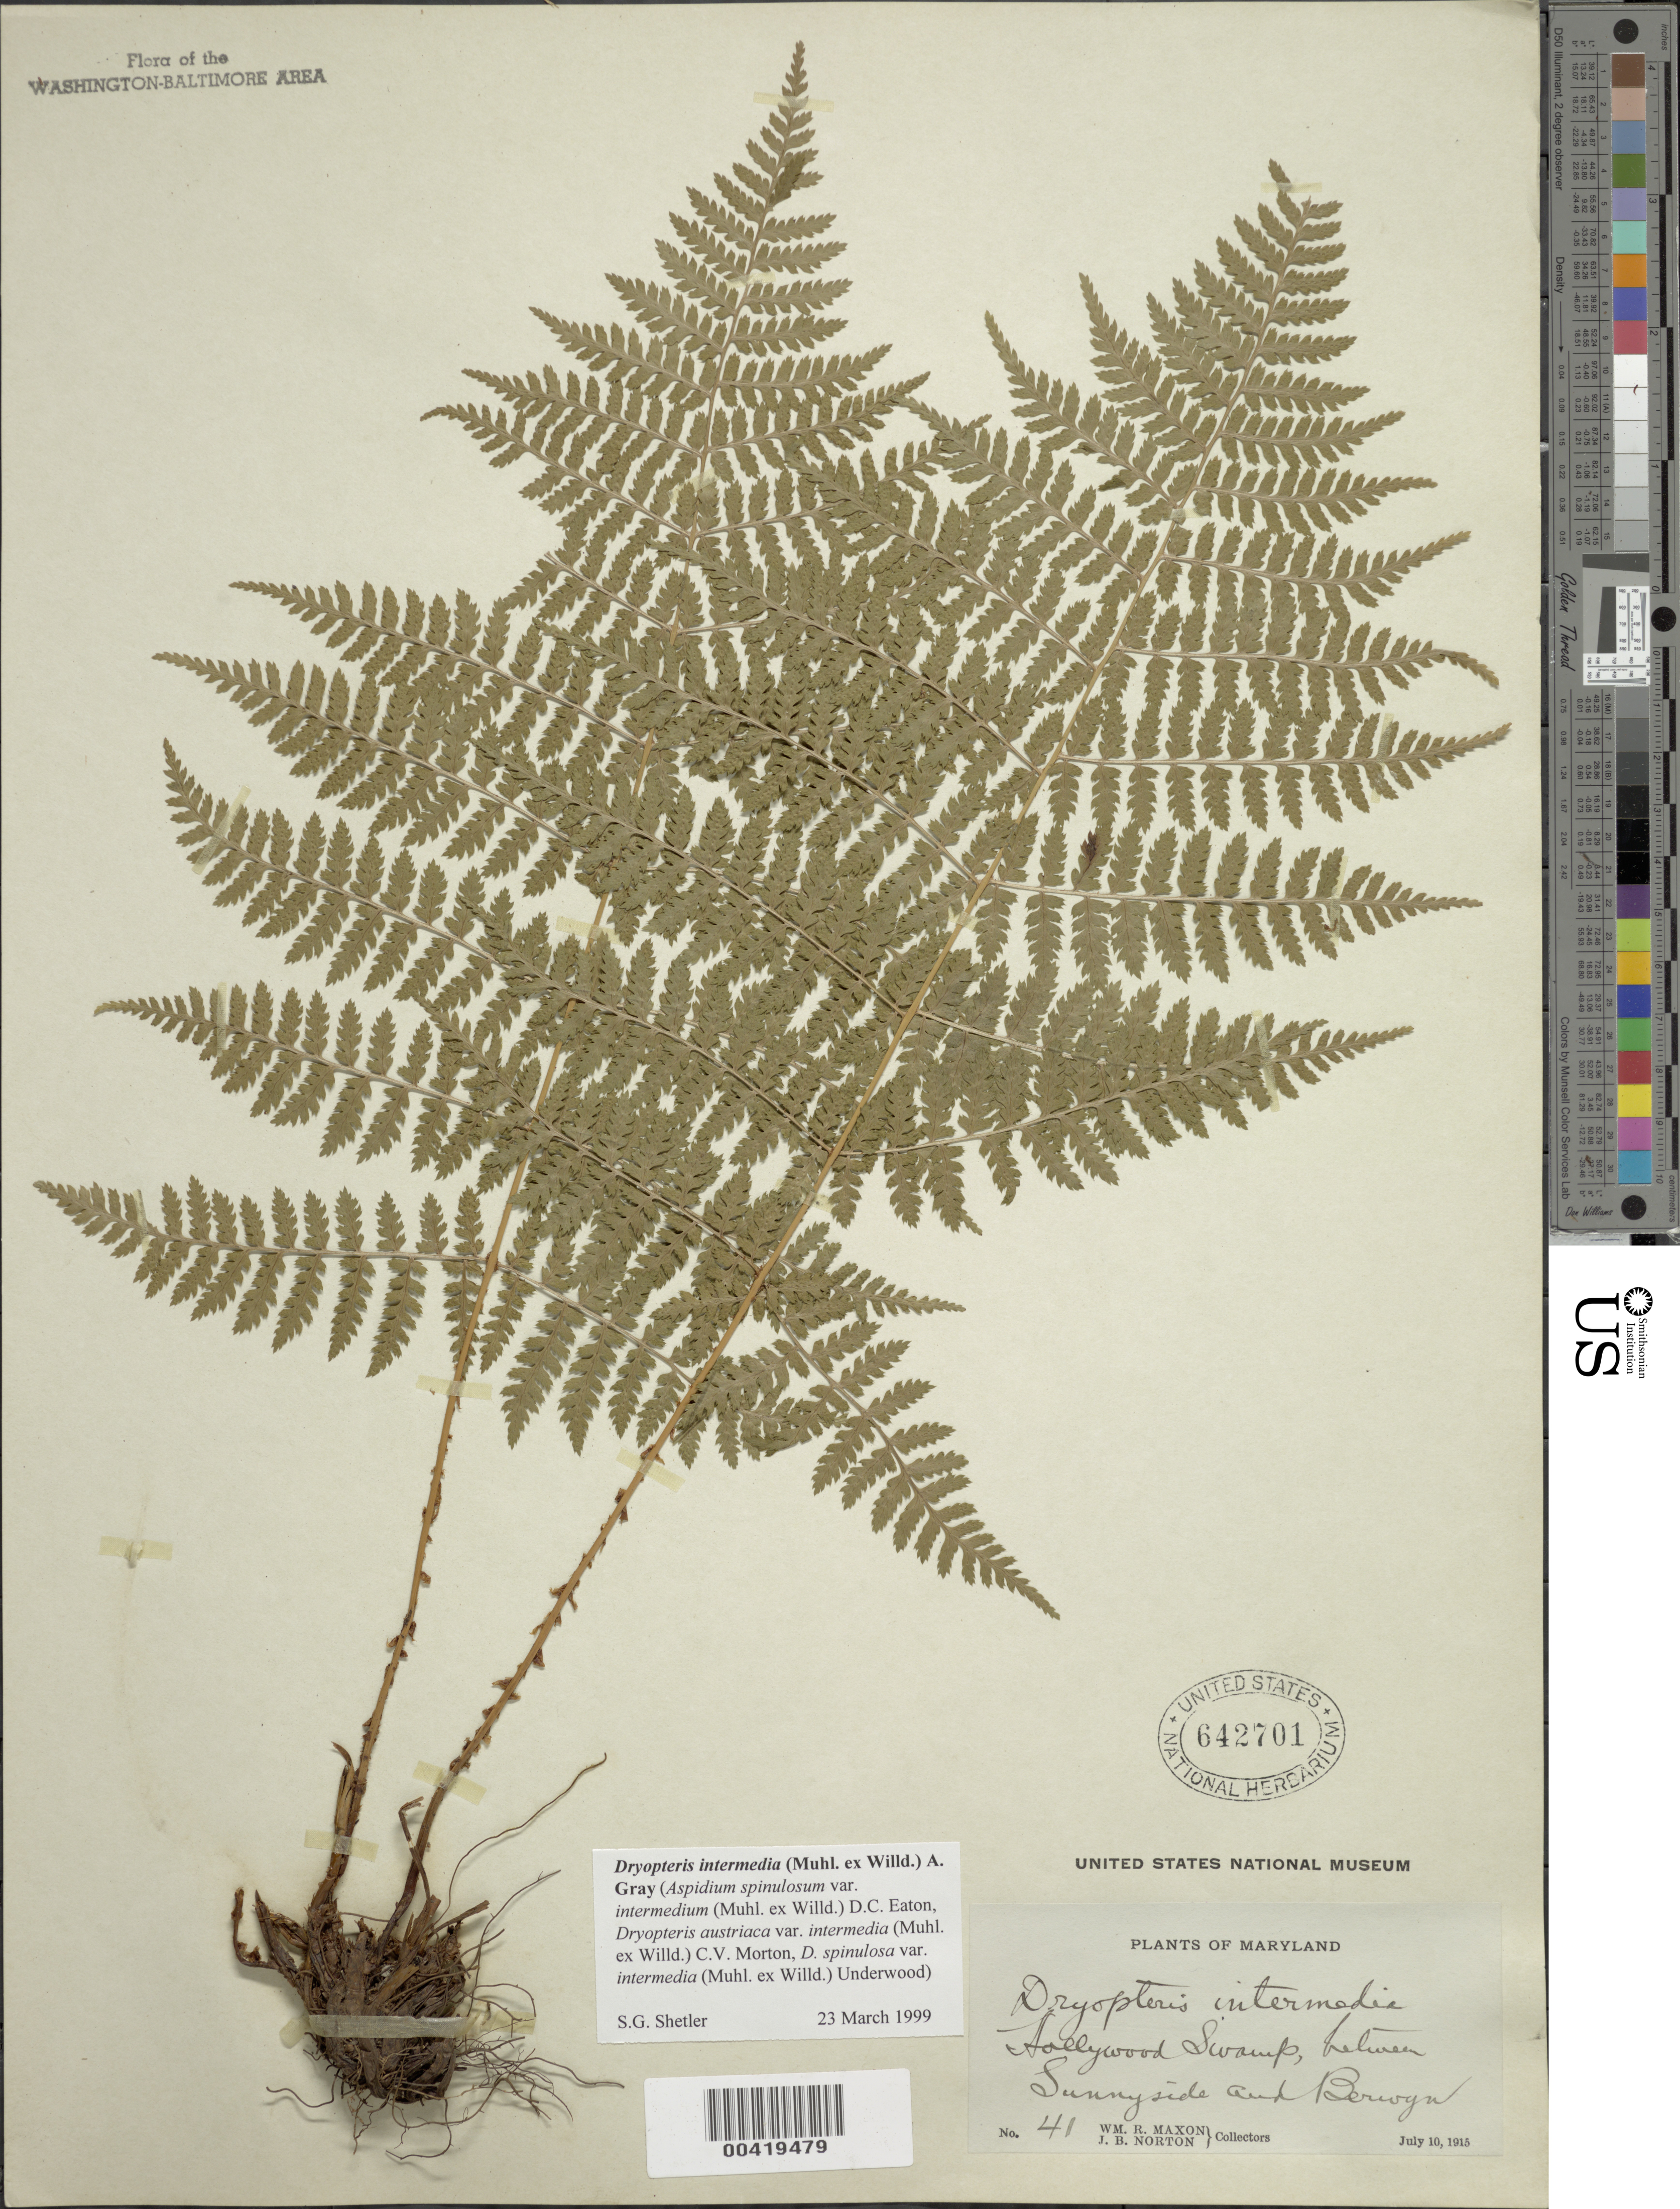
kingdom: Plantae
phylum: Tracheophyta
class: Polypodiopsida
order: Polypodiales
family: Dryopteridaceae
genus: Dryopteris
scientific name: Dryopteris intermedia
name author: (Muhl.) A. Gray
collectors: W. R. Maxon & J. Norton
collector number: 41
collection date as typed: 10 Jul 1915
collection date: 1915-07-10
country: United States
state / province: Maryland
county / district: Prince George's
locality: Hollywood Swamp, between Sunnyside and Berwyn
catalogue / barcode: US 642701